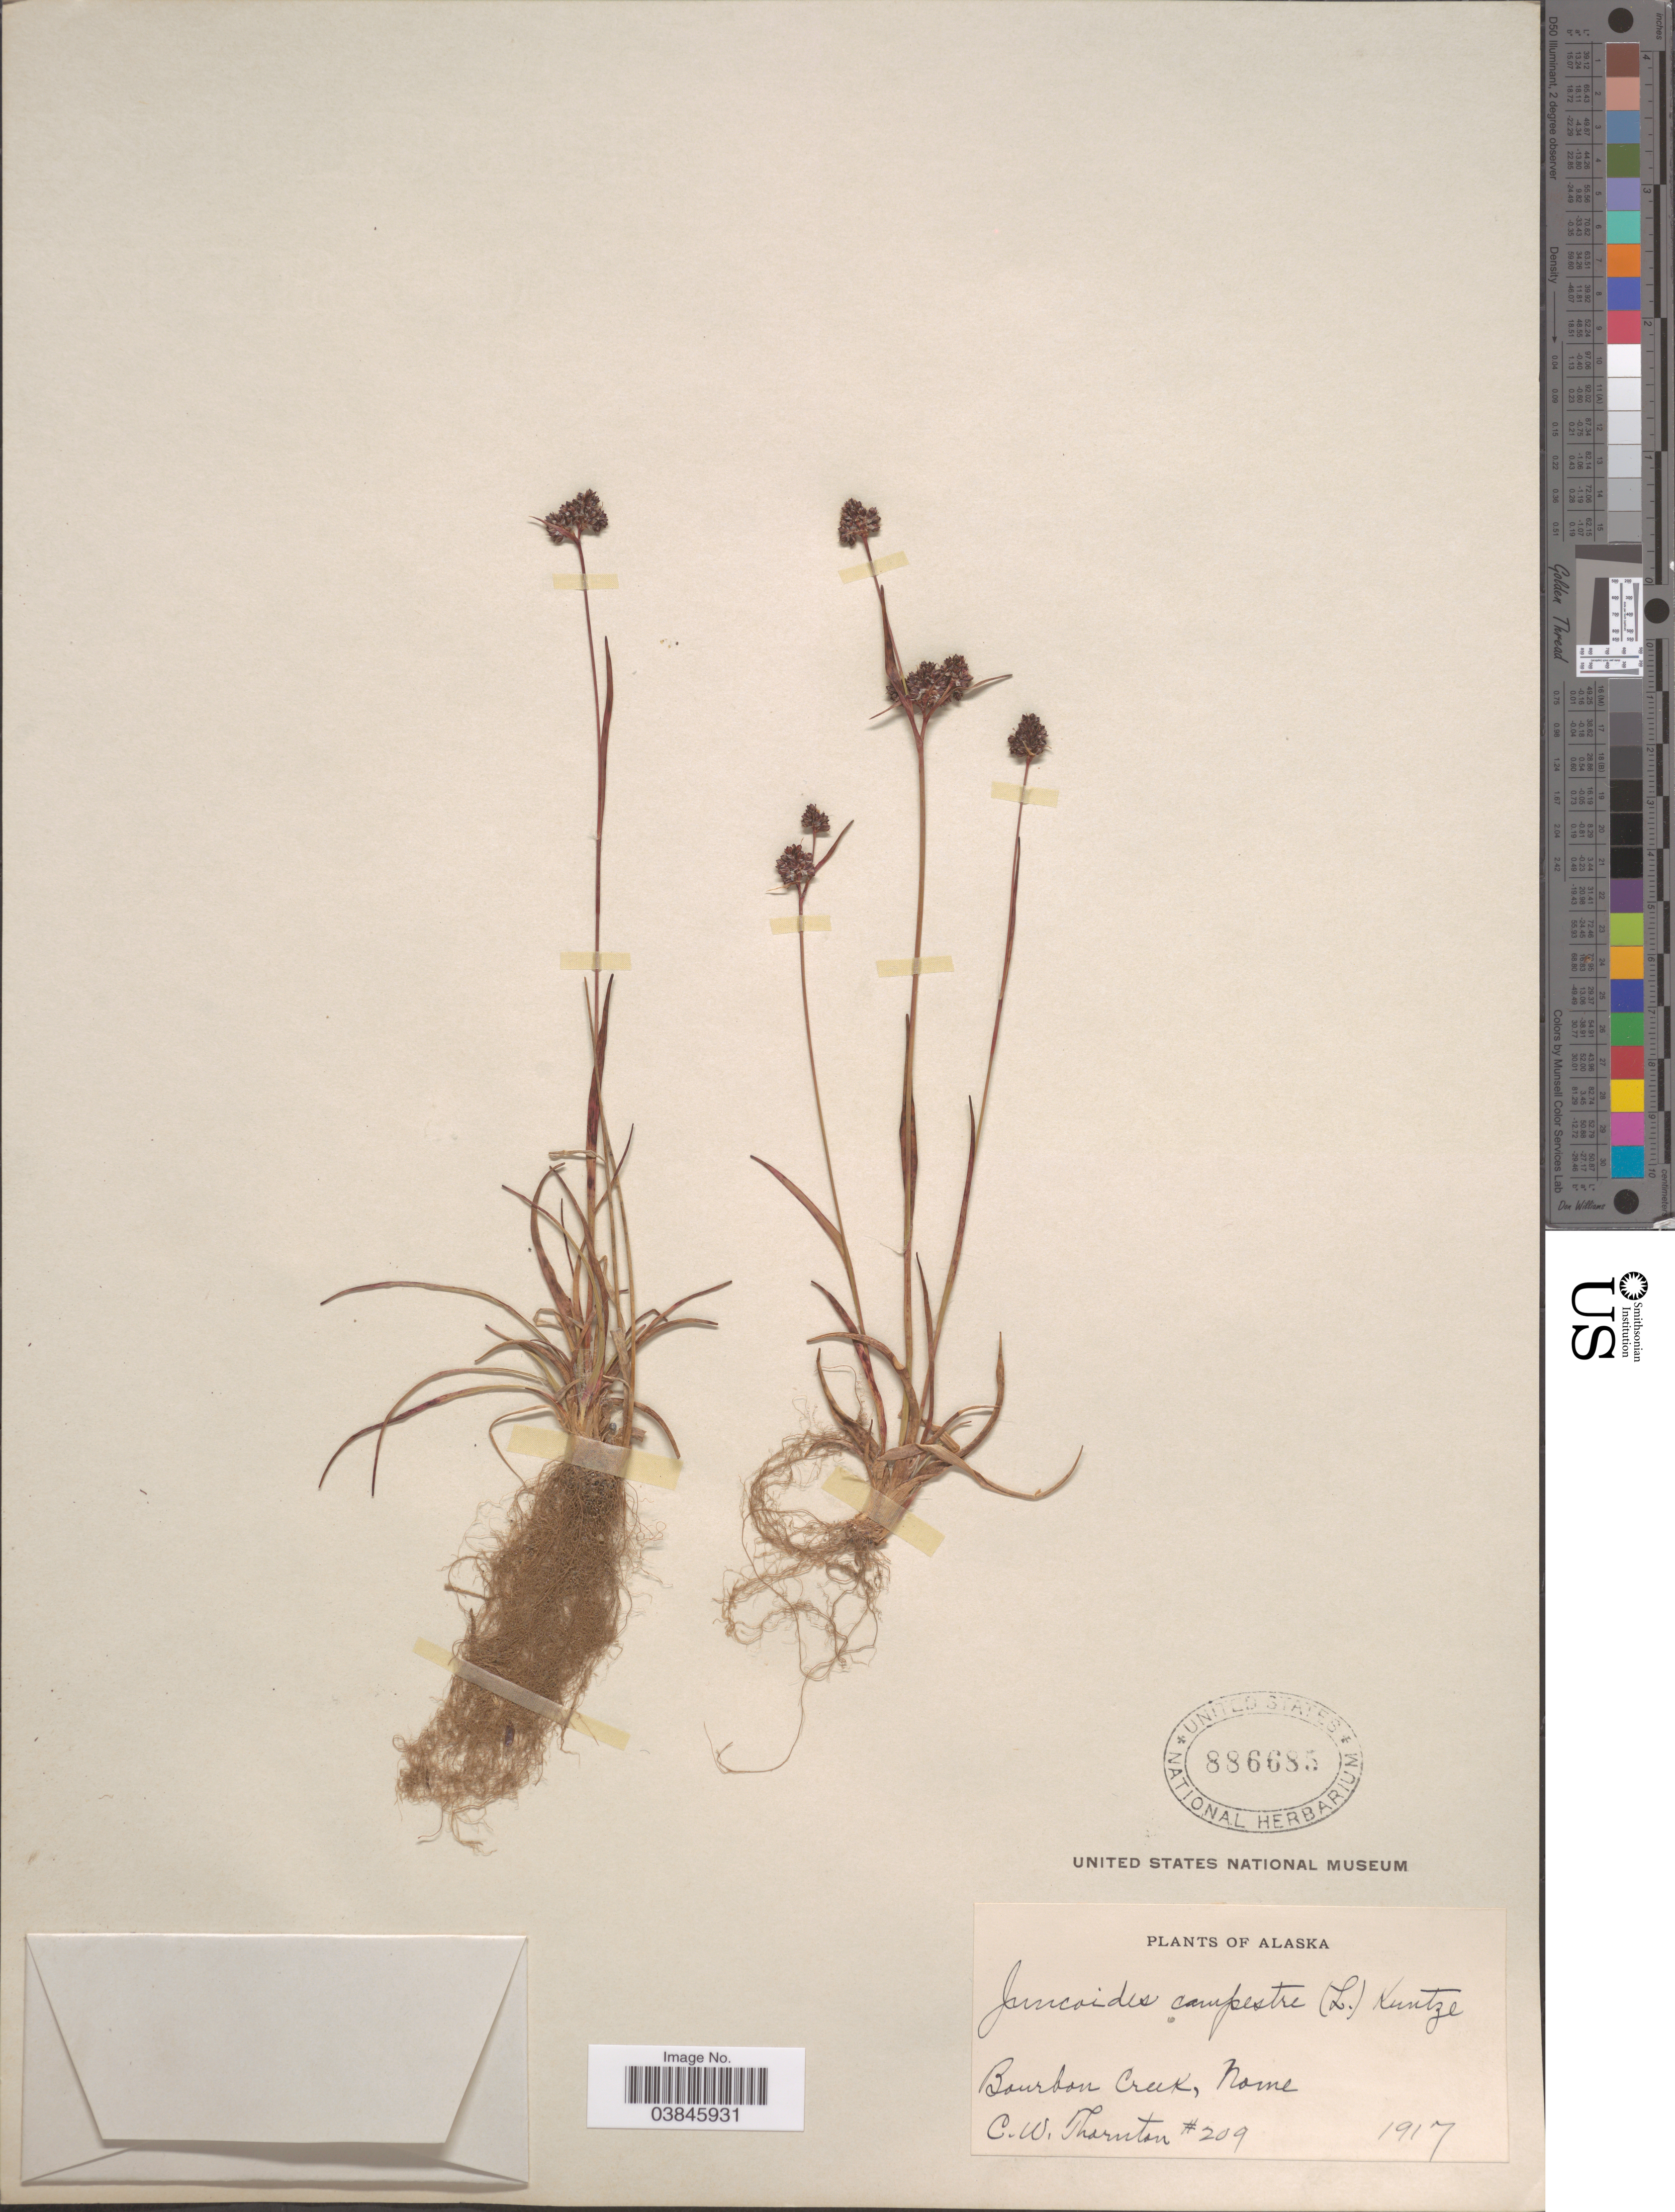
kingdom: Plantae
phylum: Tracheophyta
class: Liliopsida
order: Poales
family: Juncaceae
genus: Luzula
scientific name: Luzula multiflora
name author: (Ehrh.) Lej.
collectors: C. Thornton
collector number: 209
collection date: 1917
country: United States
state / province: Alaska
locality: Burbon Creek, Nome.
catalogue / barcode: US 886685